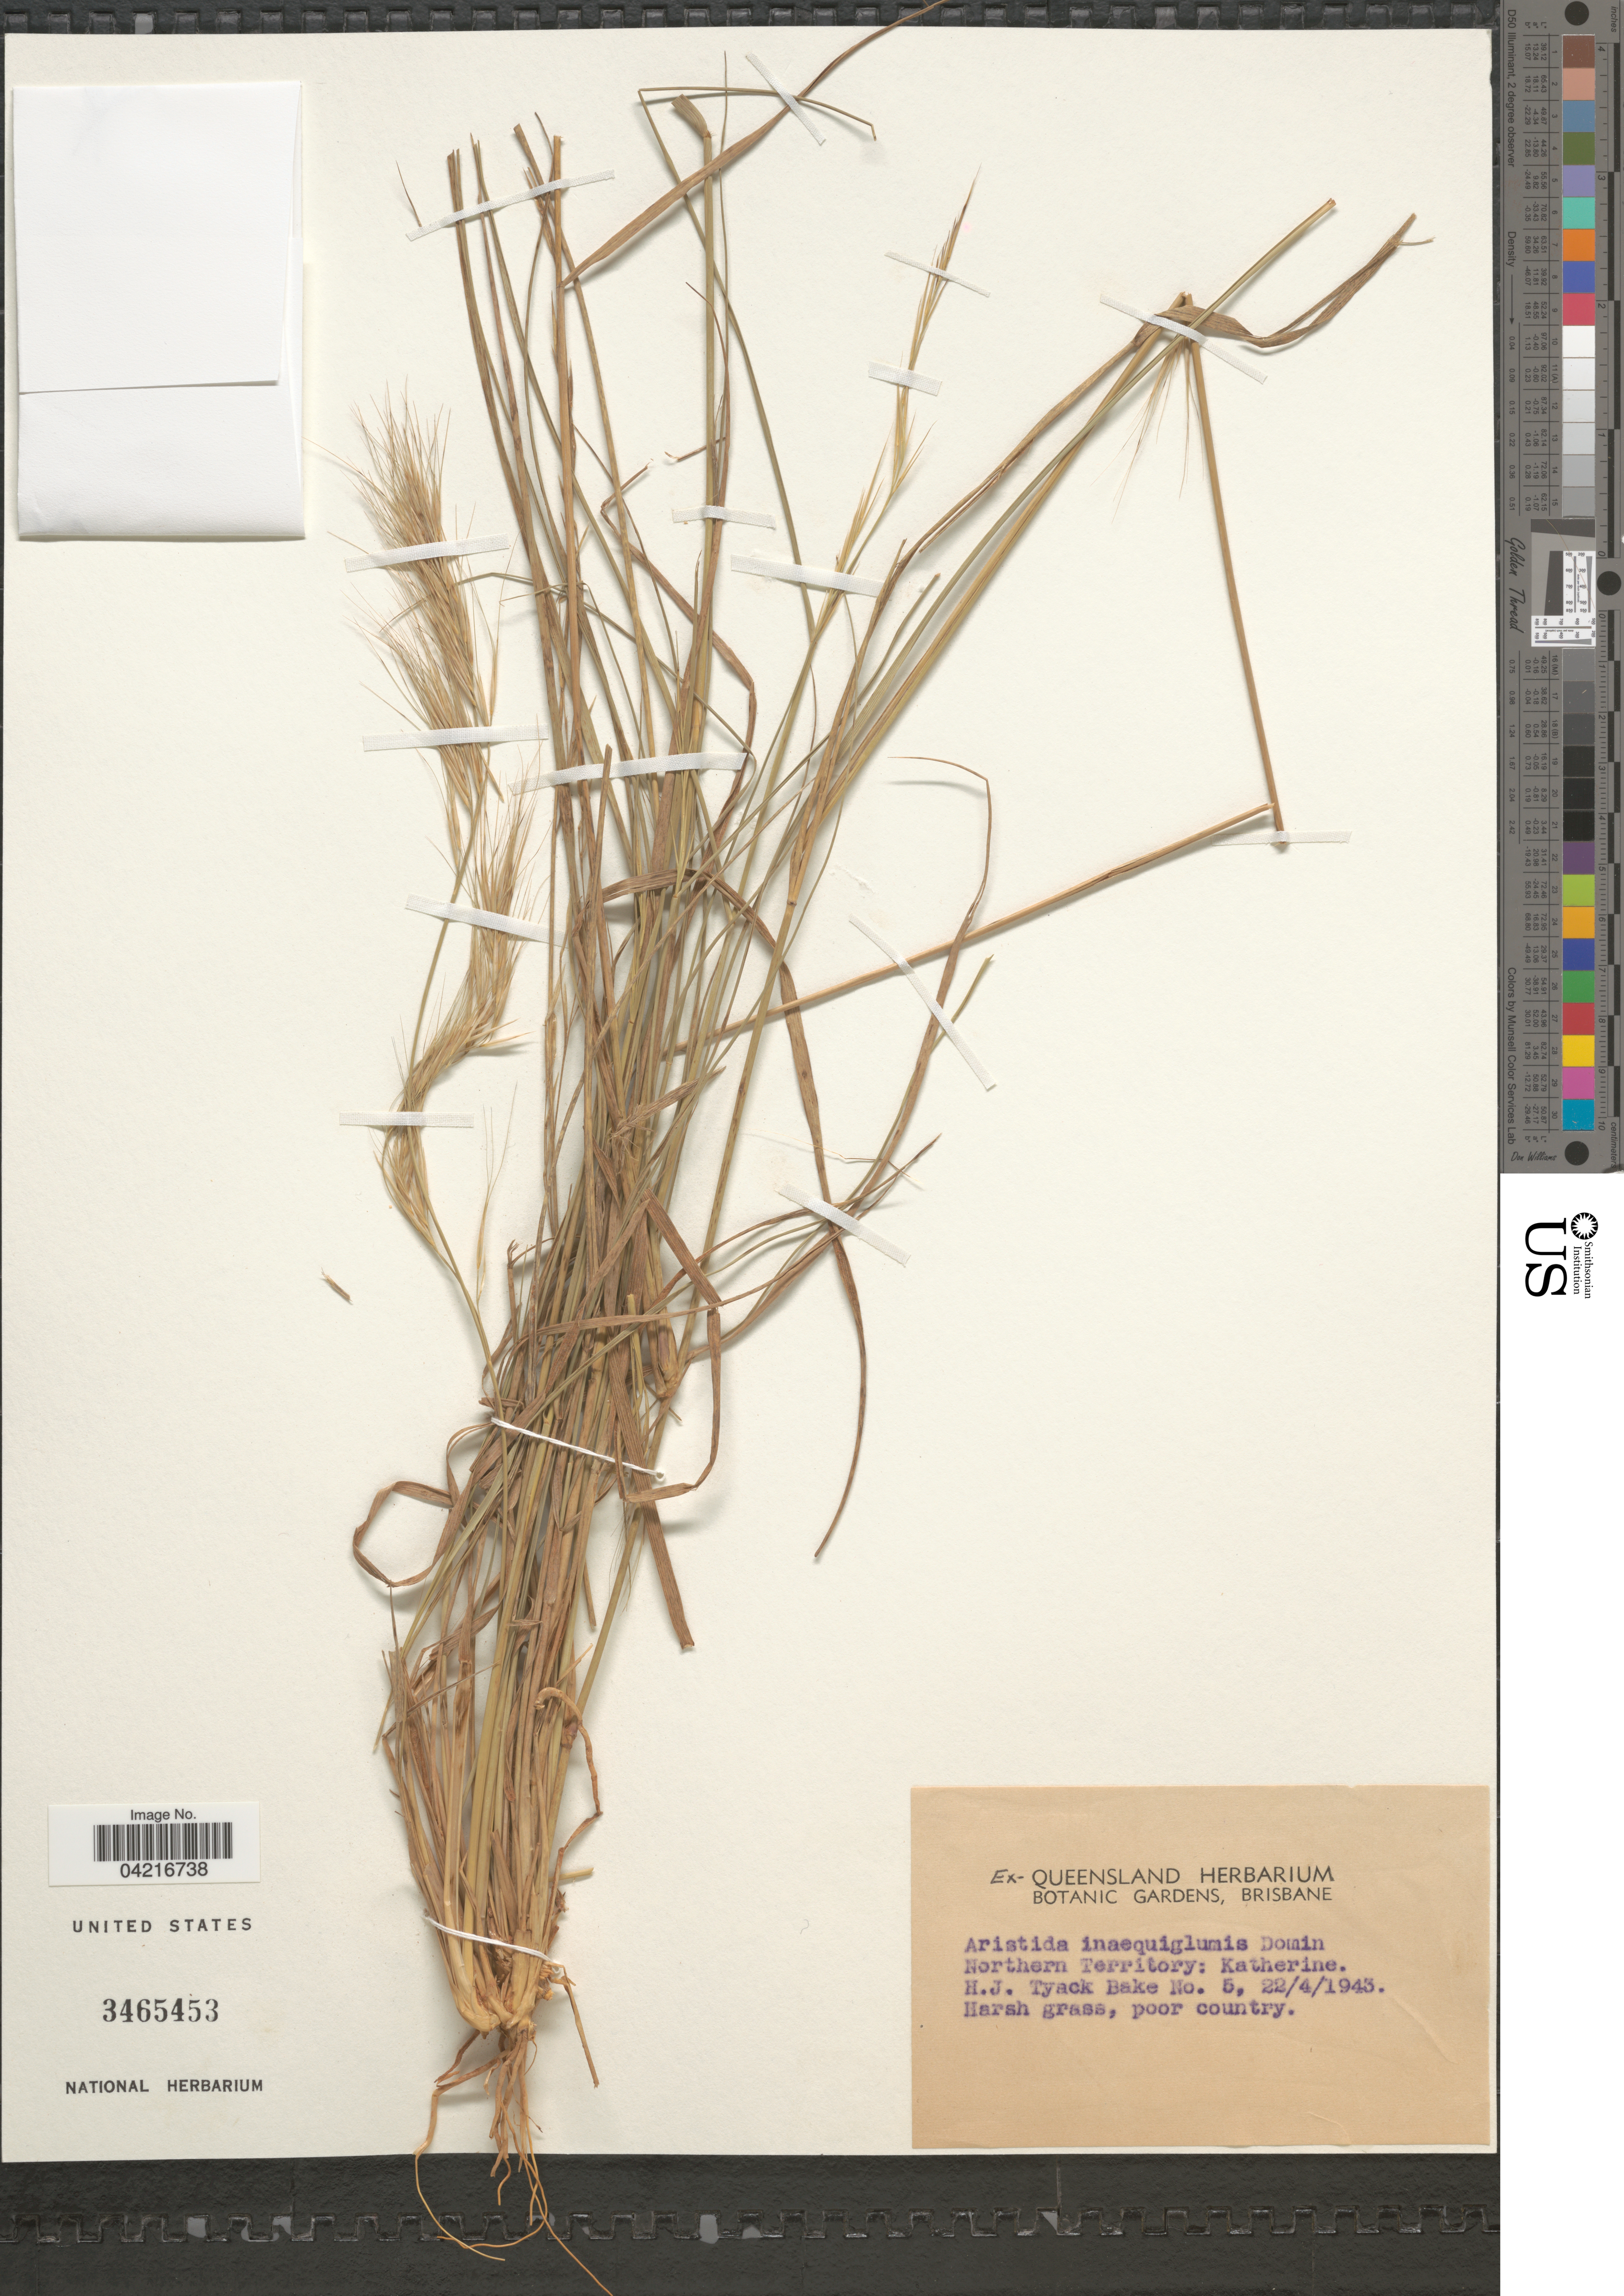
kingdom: Plantae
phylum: Tracheophyta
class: Liliopsida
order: Poales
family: Poaceae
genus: Aristida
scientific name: Aristida inaequiglumis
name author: Domin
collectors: H. Bake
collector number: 5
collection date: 1943-04-22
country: Australia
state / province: Northern Territory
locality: Katherine.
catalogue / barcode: US 3465453